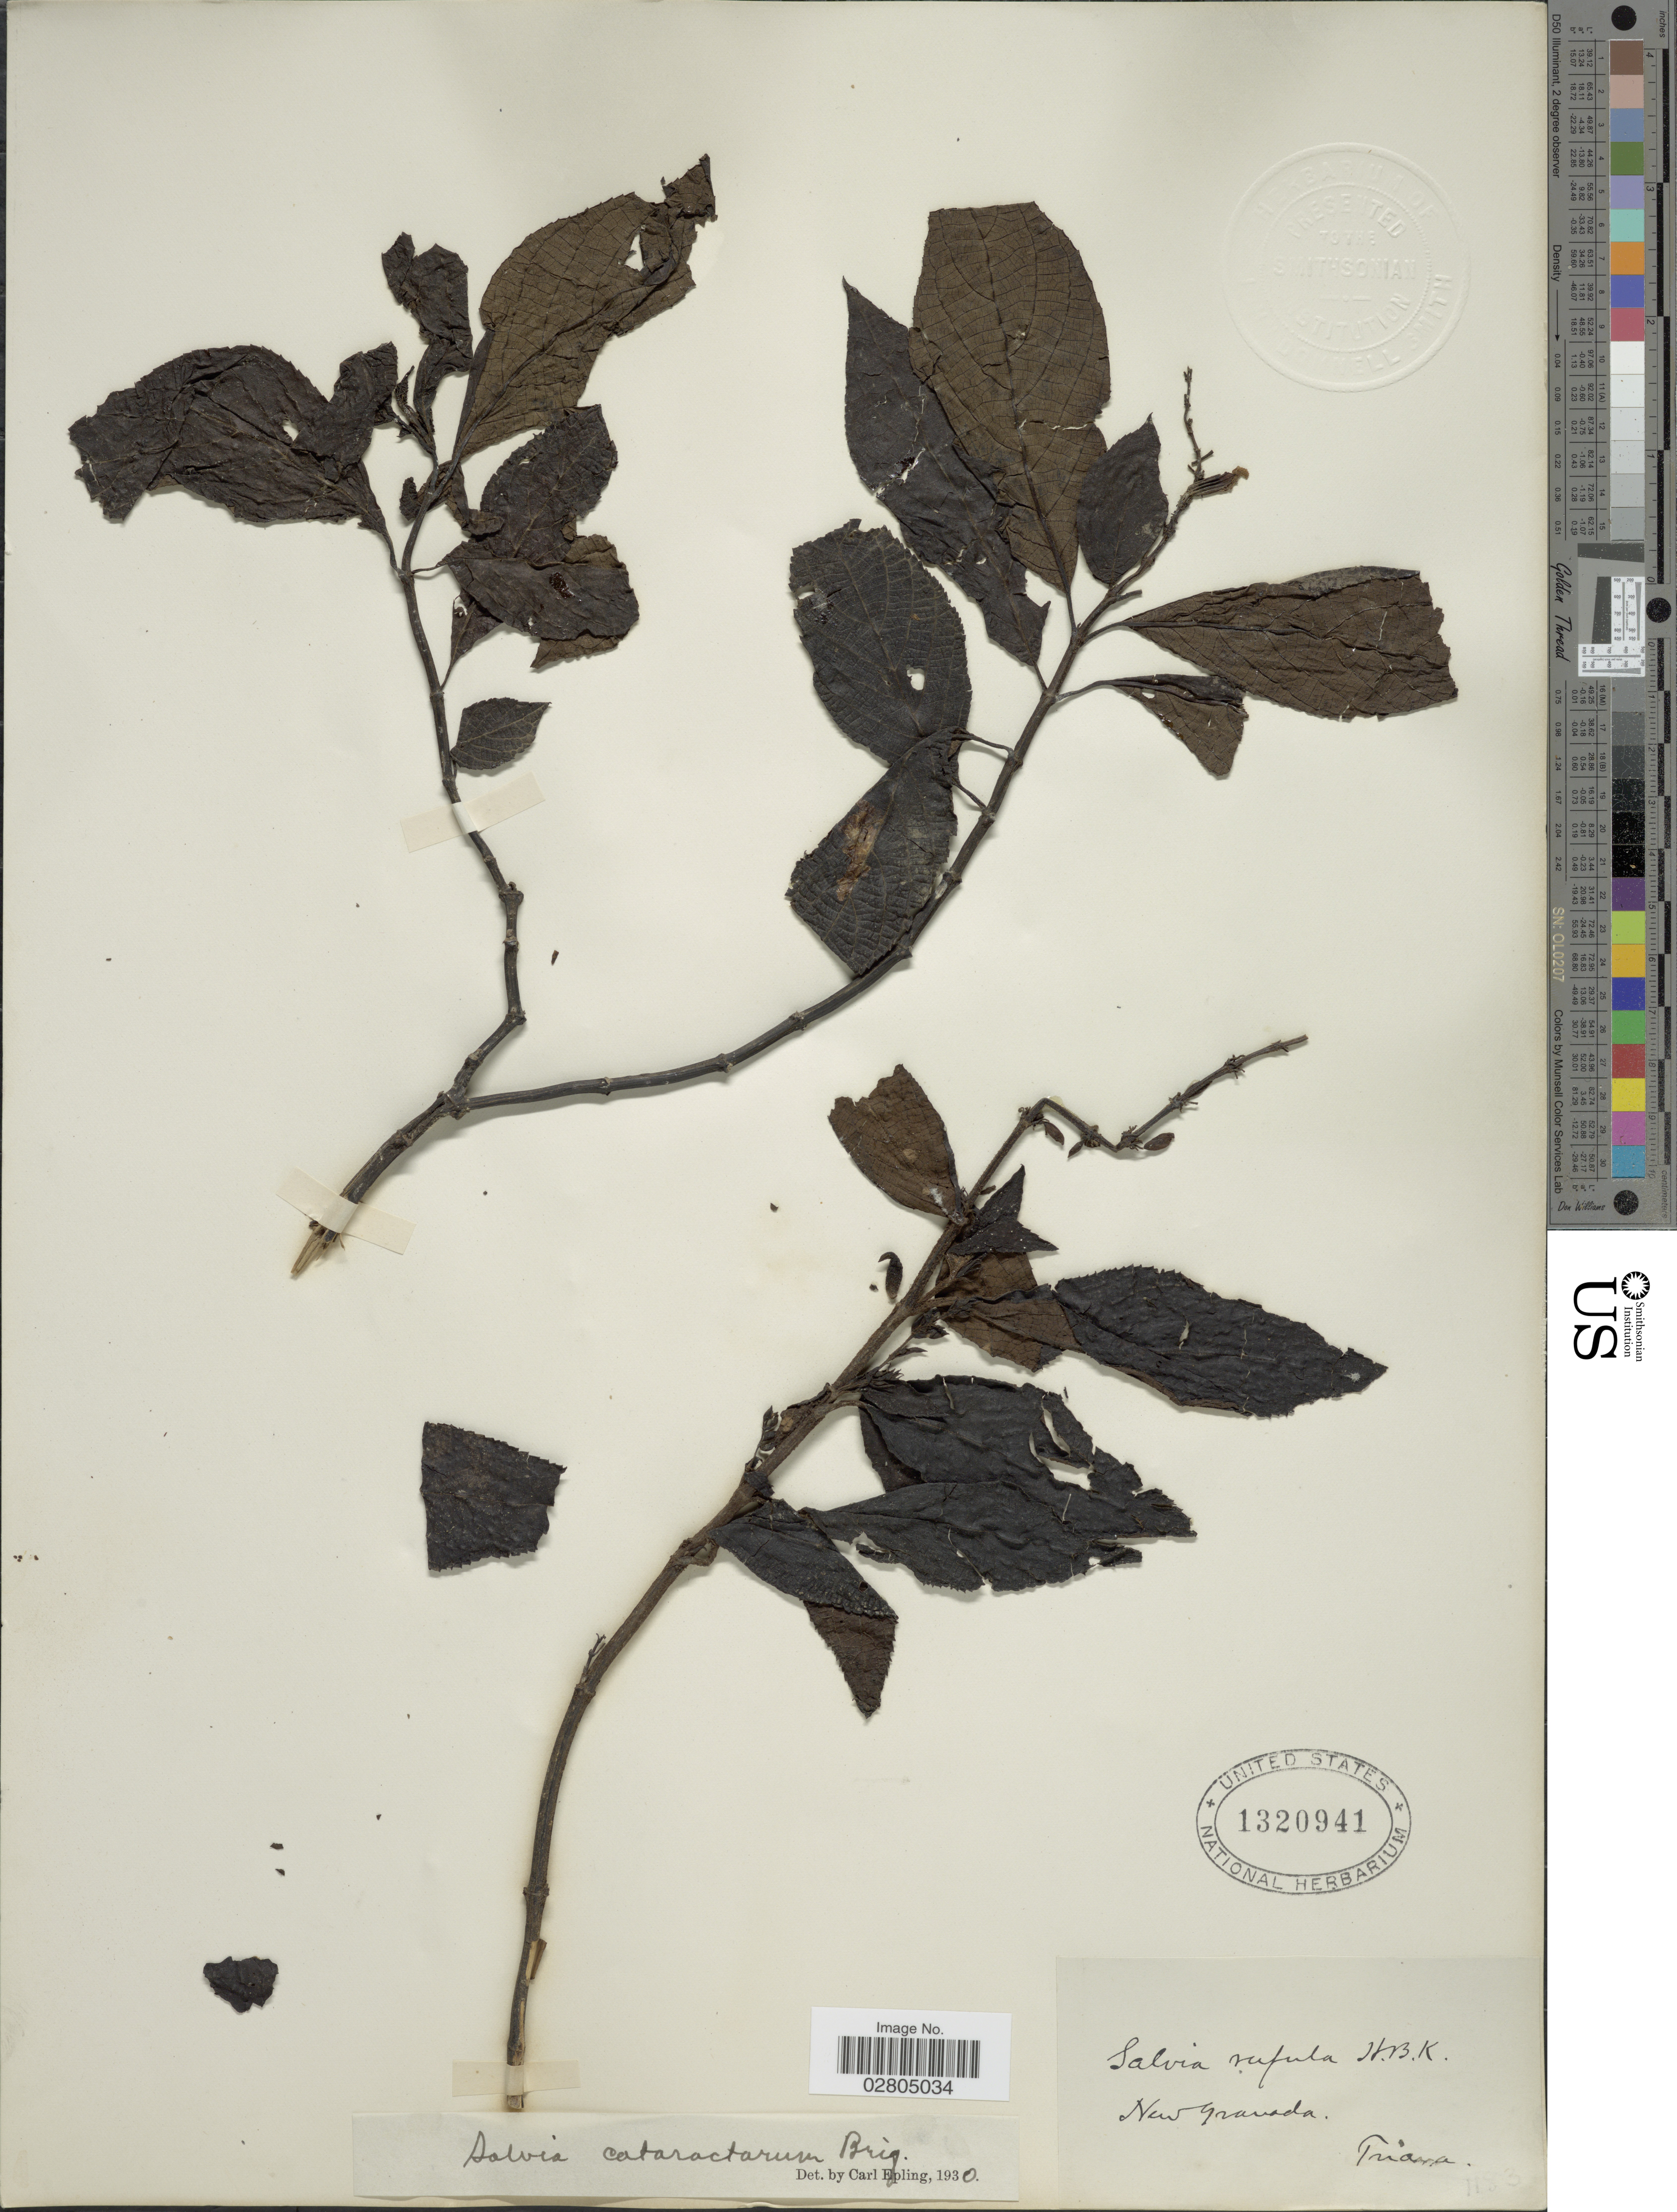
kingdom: Plantae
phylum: Tracheophyta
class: Magnoliopsida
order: Lamiales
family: Lamiaceae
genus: Salvia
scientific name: Salvia rufula subsp. latens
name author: (Benth.) J.R.I. Wood & Harley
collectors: Triana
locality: New Granada.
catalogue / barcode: US 1320941